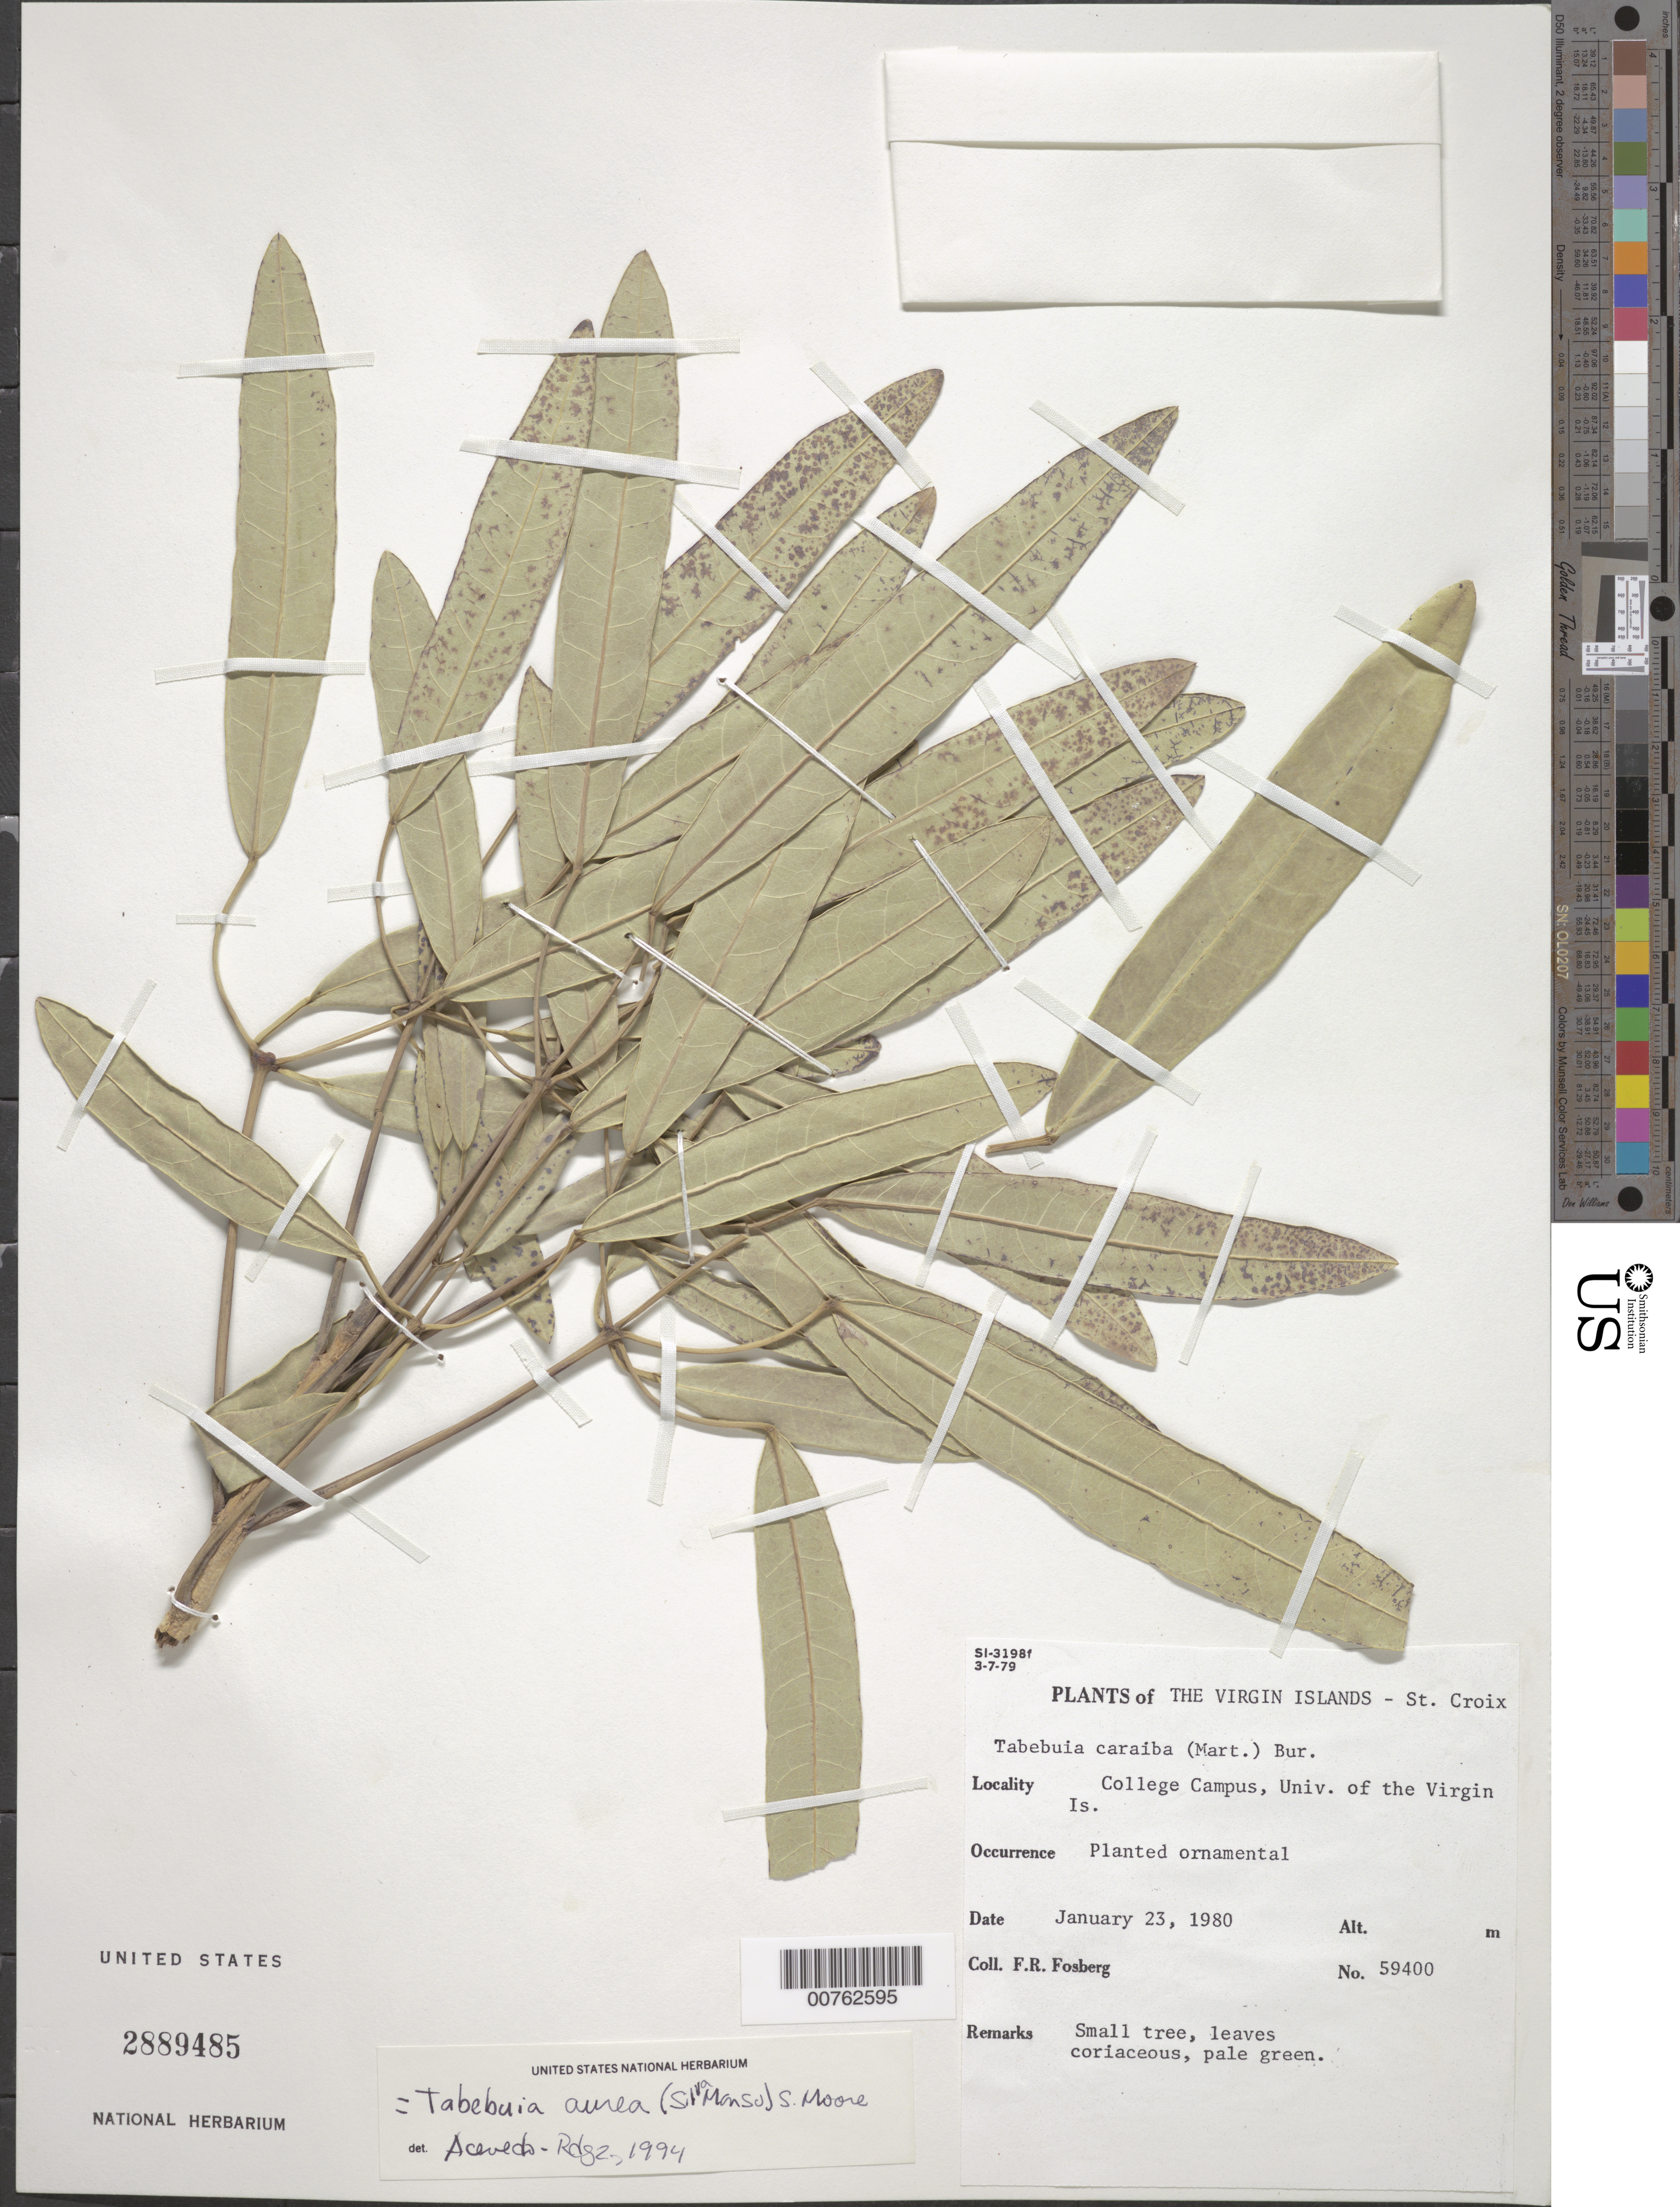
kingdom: Plantae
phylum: Tracheophyta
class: Magnoliopsida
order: Lamiales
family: Bignoniaceae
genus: Tabebuia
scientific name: Tabebuia aurea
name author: (Silva Manso) Benth. & Hook. f. ex S. Moore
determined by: Acevedo-Rodríguez, P., (BOT), Smithsonian Institution - National Museum of Natural History (UNITED STATES)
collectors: F. R. Fosberg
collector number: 59400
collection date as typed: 23 Jan 1980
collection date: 1980-01-23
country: U.S. Virgin Islands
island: St. Croix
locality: College Campus, Univ. of the Virgin Islands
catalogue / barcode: US 2889485